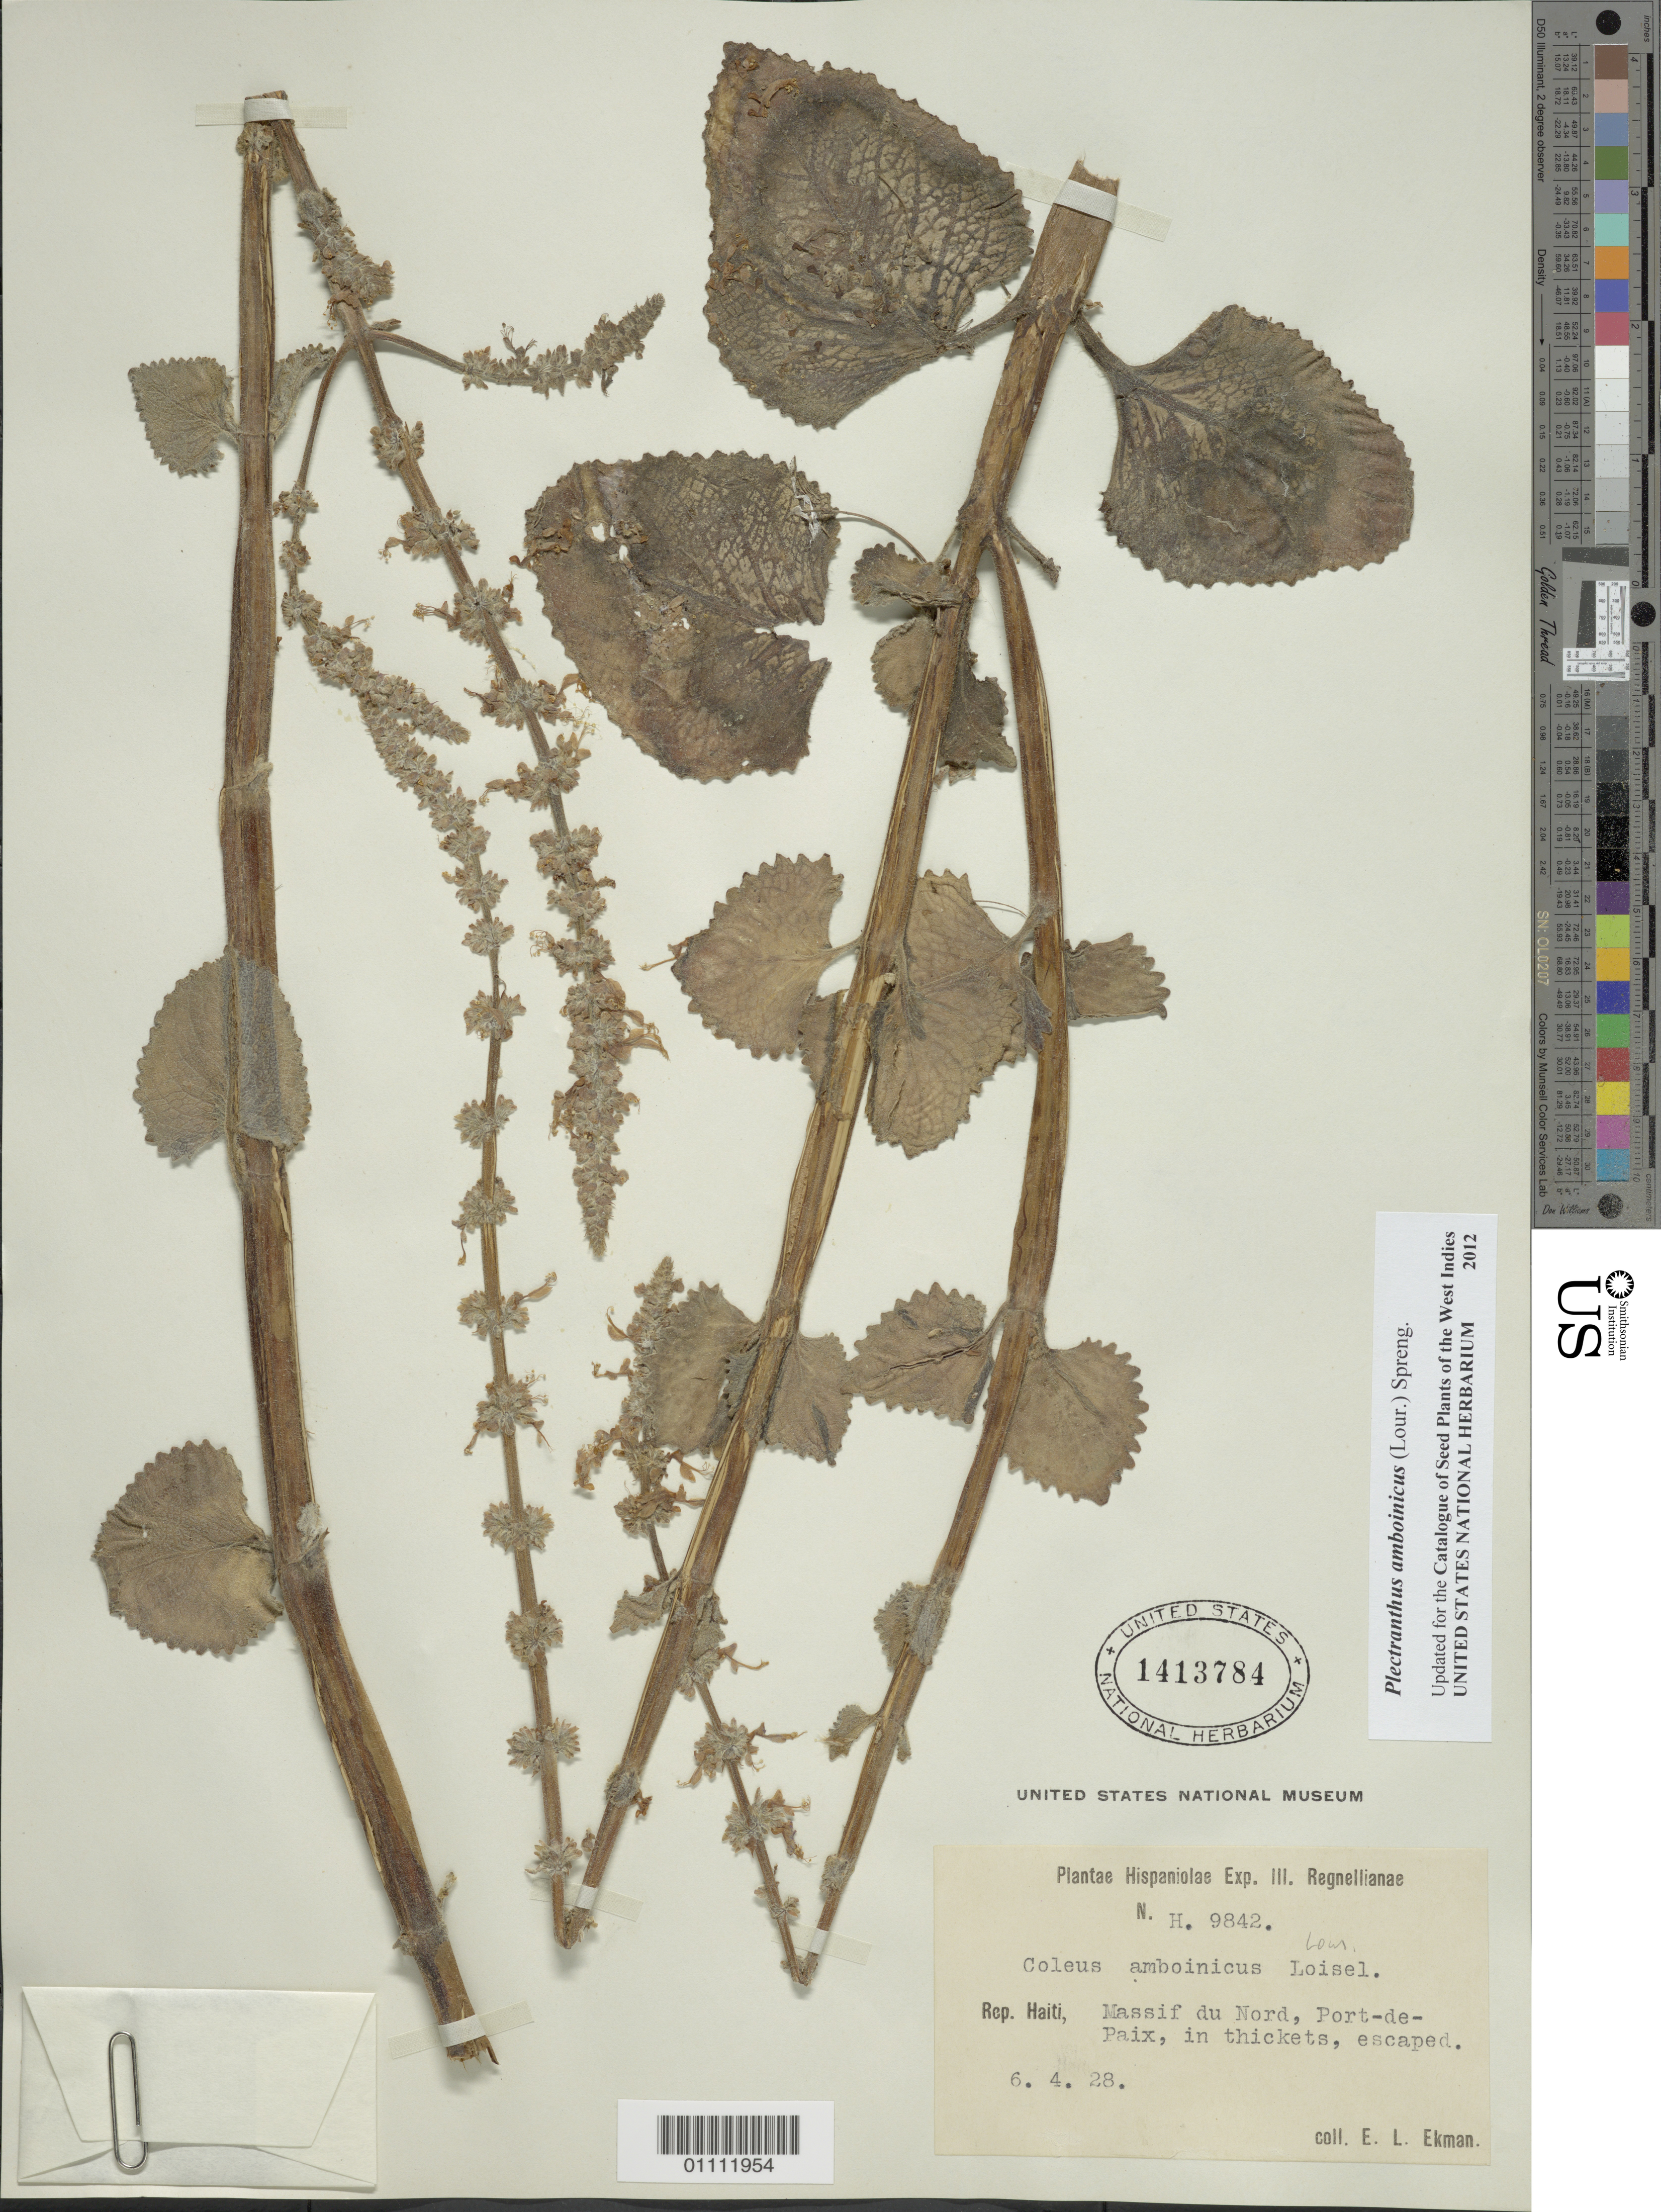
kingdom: Plantae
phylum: Tracheophyta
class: Magnoliopsida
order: Lamiales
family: Lamiaceae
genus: Plectranthus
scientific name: Plectranthus amboinicus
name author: (Lour.) Spreng.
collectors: E. L. Ekman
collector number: H 9842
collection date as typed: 06 Apr 1928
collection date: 1928-04-06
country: Haiti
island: Hispaniola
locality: Massif du Nord, Port-de-Paix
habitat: In thickets, escaped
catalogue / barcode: US 1413784